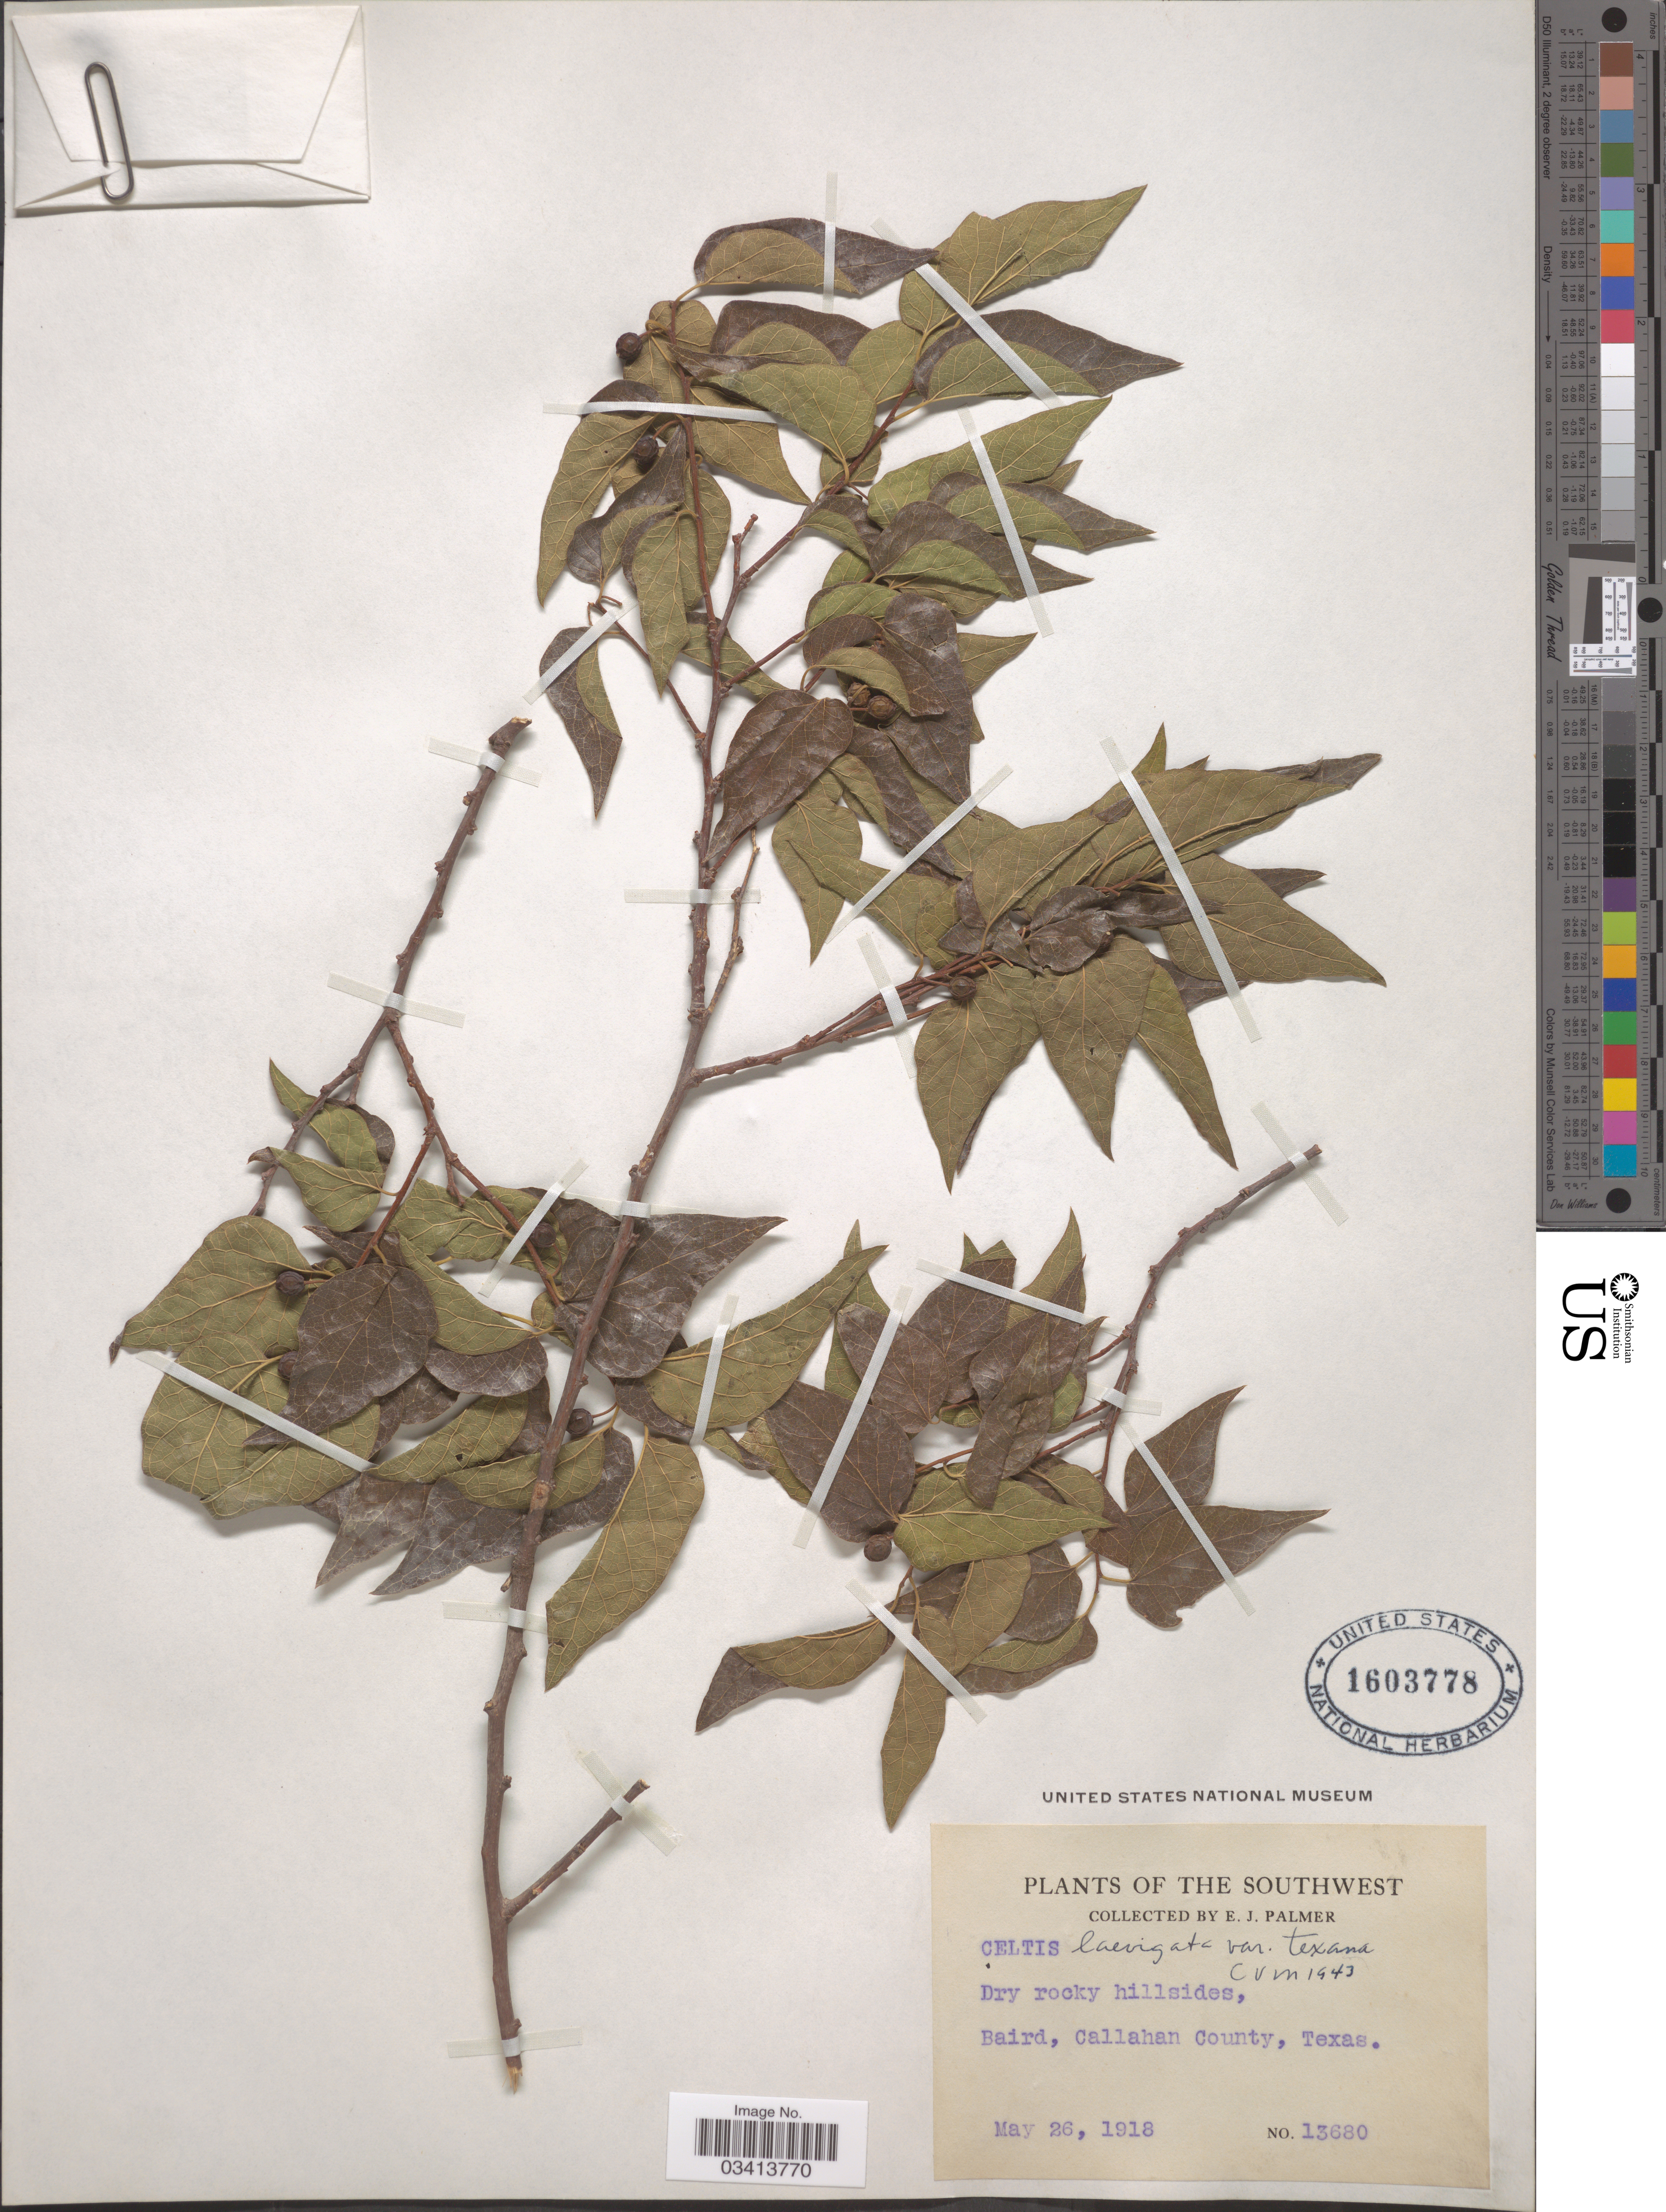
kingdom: Plantae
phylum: Tracheophyta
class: Magnoliopsida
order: Rosales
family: Cannabaceae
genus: Celtis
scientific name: Celtis laevigata var. texana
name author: Sarg.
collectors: E. J. Palmer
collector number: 13680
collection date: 1918-05-26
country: United States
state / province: Texas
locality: The Southwest. Dry rocky hillsides, Baird, Callahan County.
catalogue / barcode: US 1603778